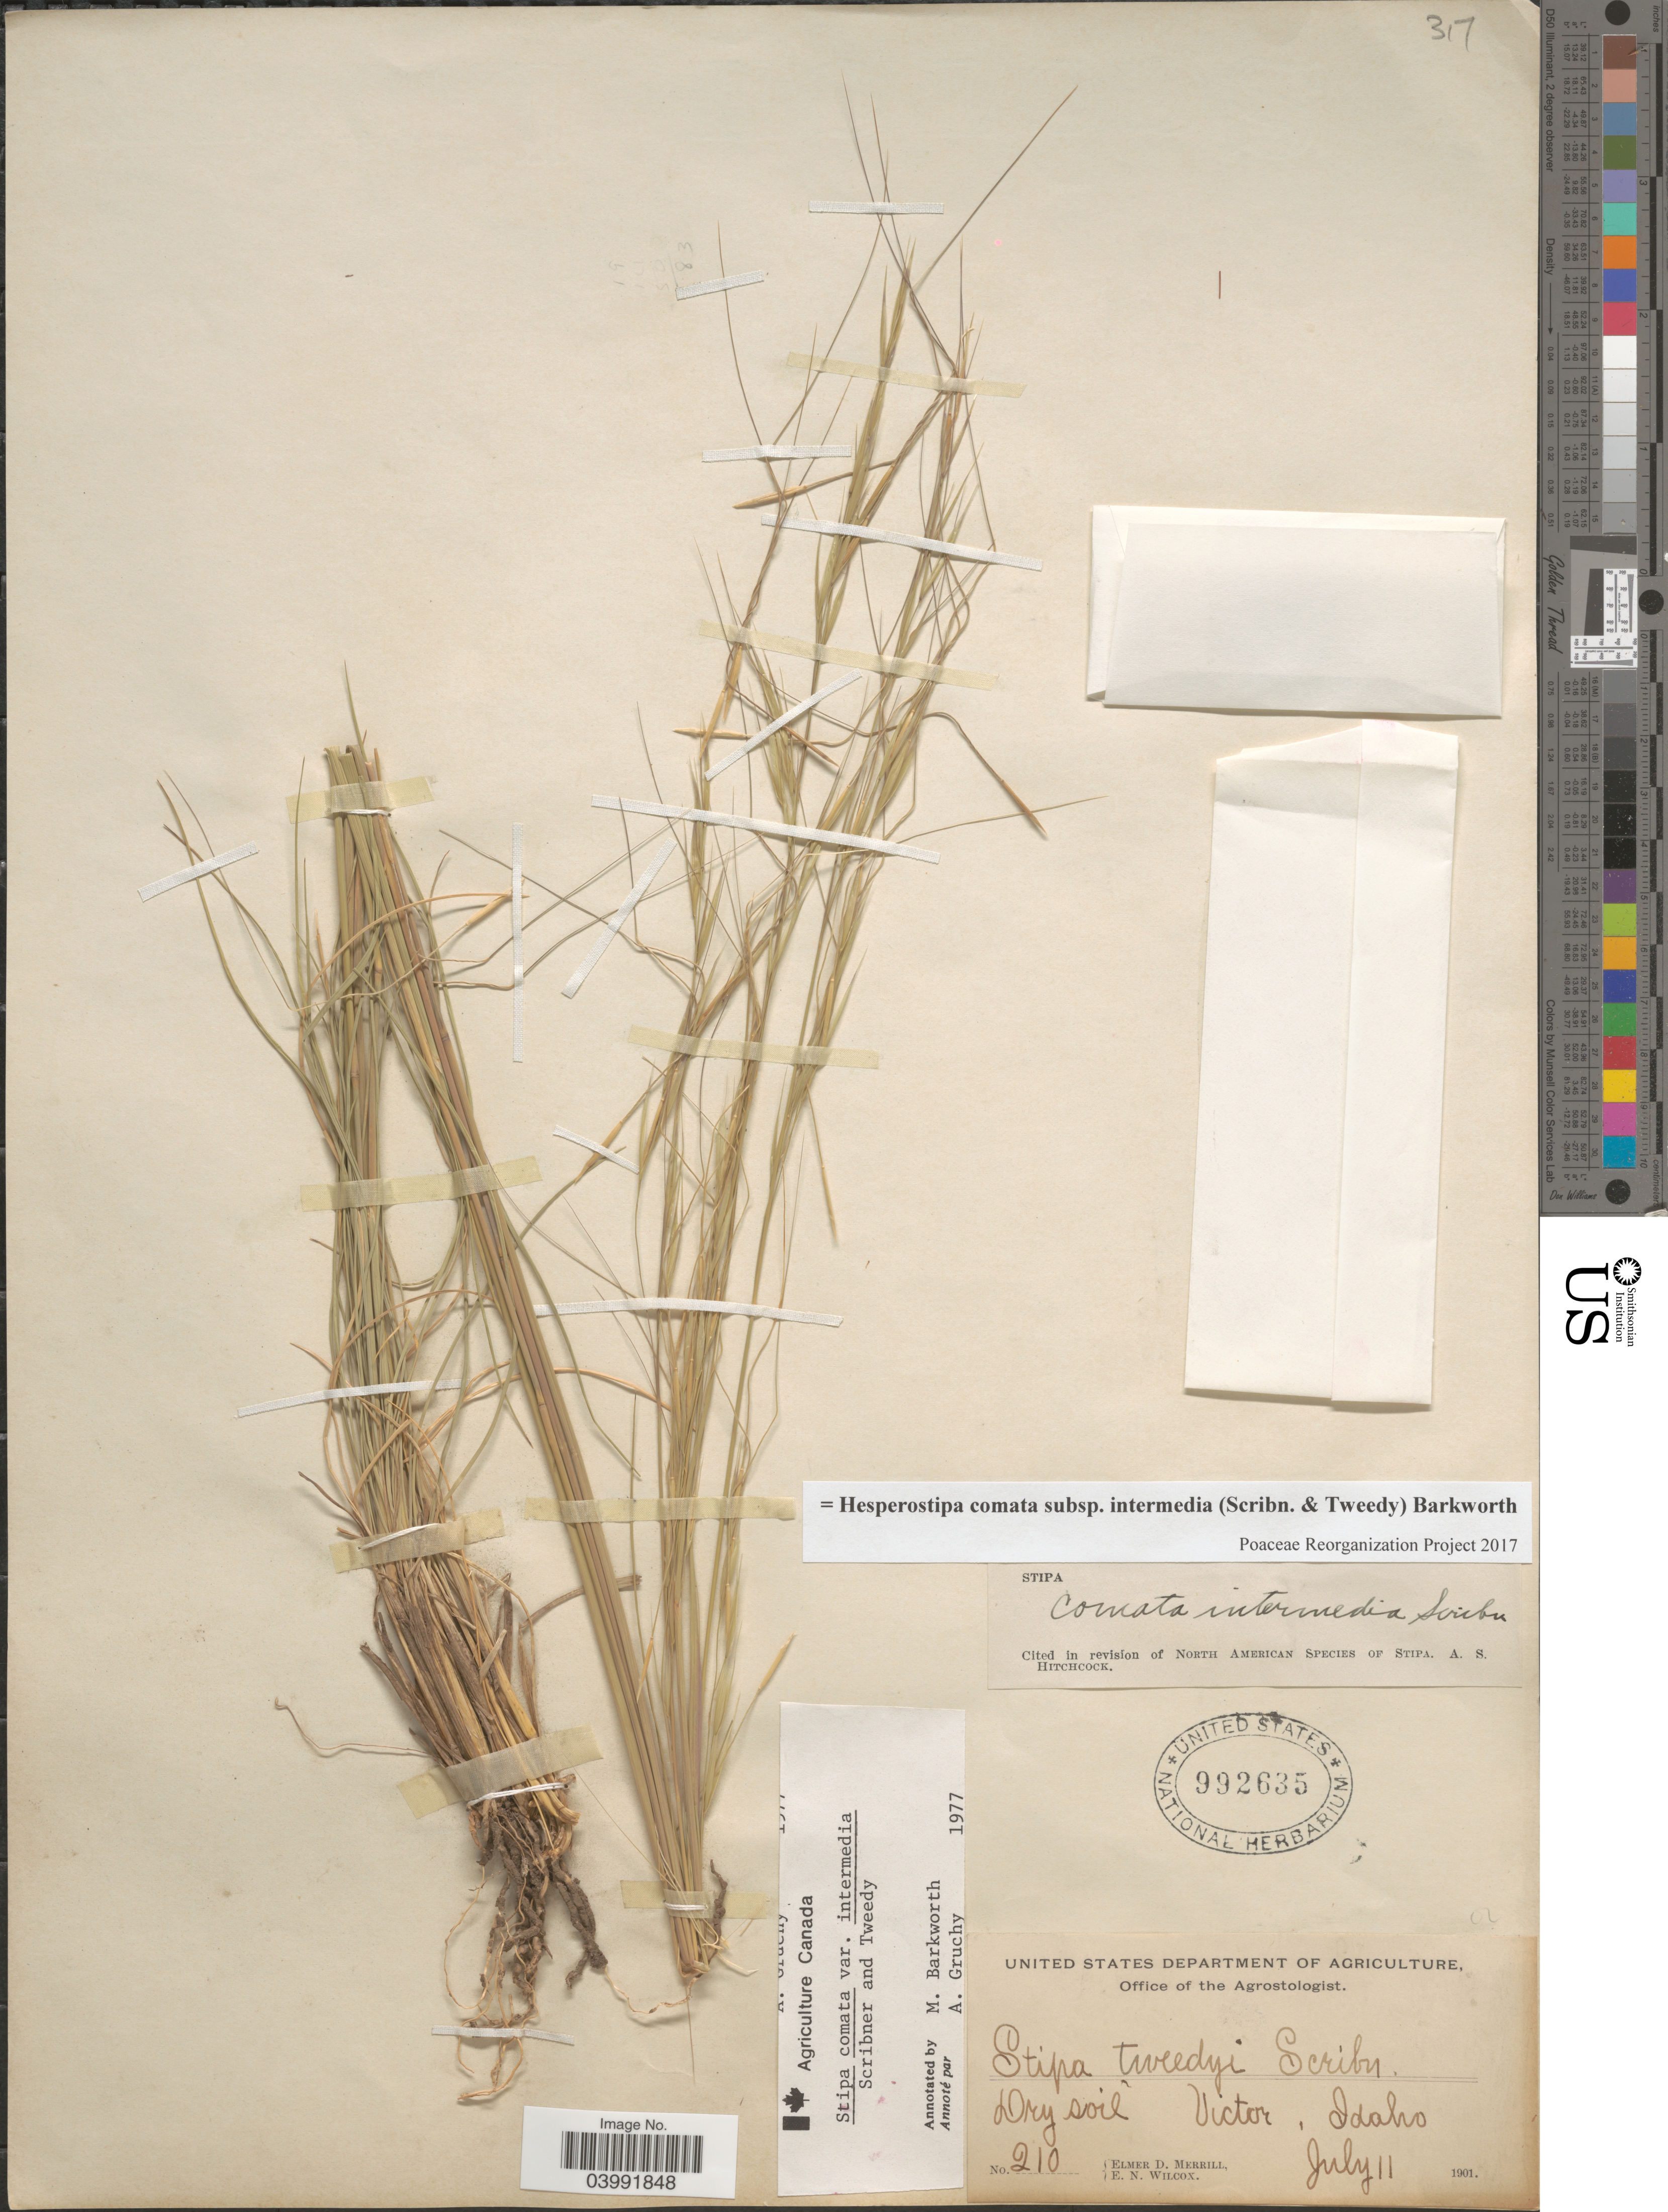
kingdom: Plantae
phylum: Tracheophyta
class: Liliopsida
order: Poales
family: Poaceae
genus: Hesperostipa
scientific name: Hesperostipa comata subsp. intermedia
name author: (Scribn. & Tweedy) Barkworth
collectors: E. D. Merrill & E. Wilcox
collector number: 210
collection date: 1901-07-11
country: United States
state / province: Idaho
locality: Dry soil Victor.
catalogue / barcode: US 992635